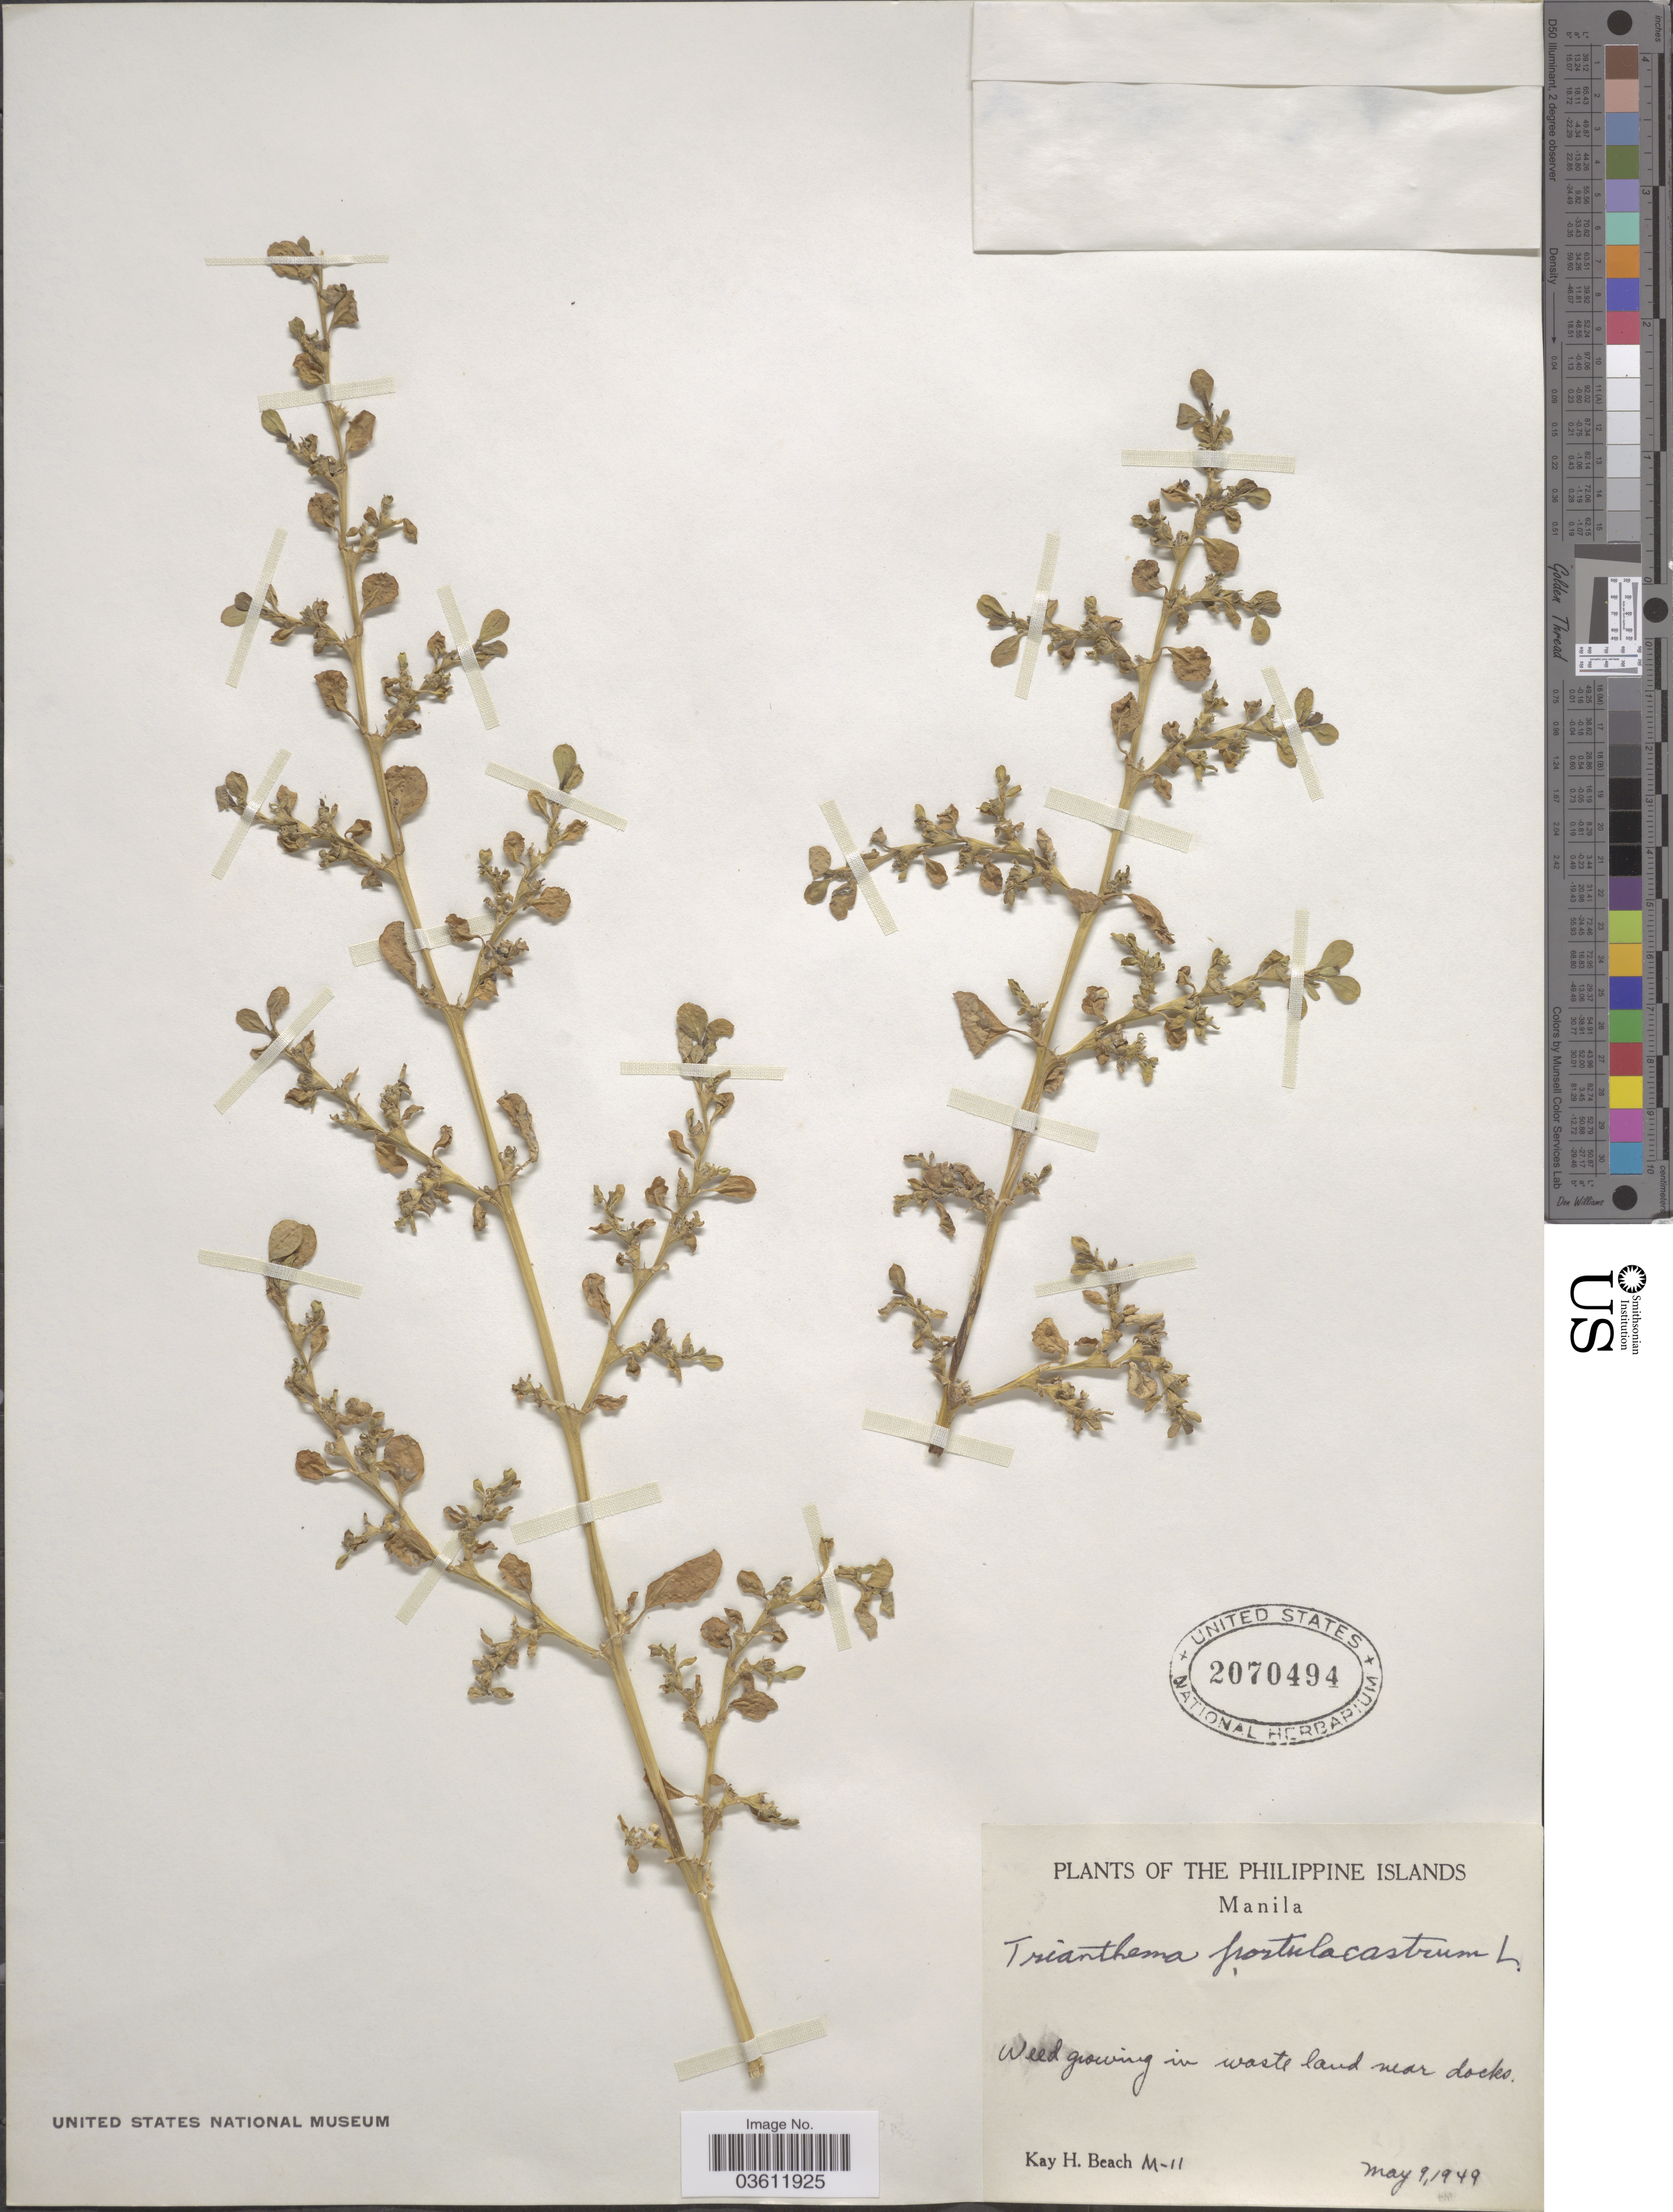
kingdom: Plantae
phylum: Tracheophyta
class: Magnoliopsida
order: Caryophyllales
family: Aizoaceae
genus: Trianthema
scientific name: Trianthema portulacastrum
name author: L.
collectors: K. H. Beach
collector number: M-11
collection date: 1949-05-09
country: Philippines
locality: Manila.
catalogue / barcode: US 2070494